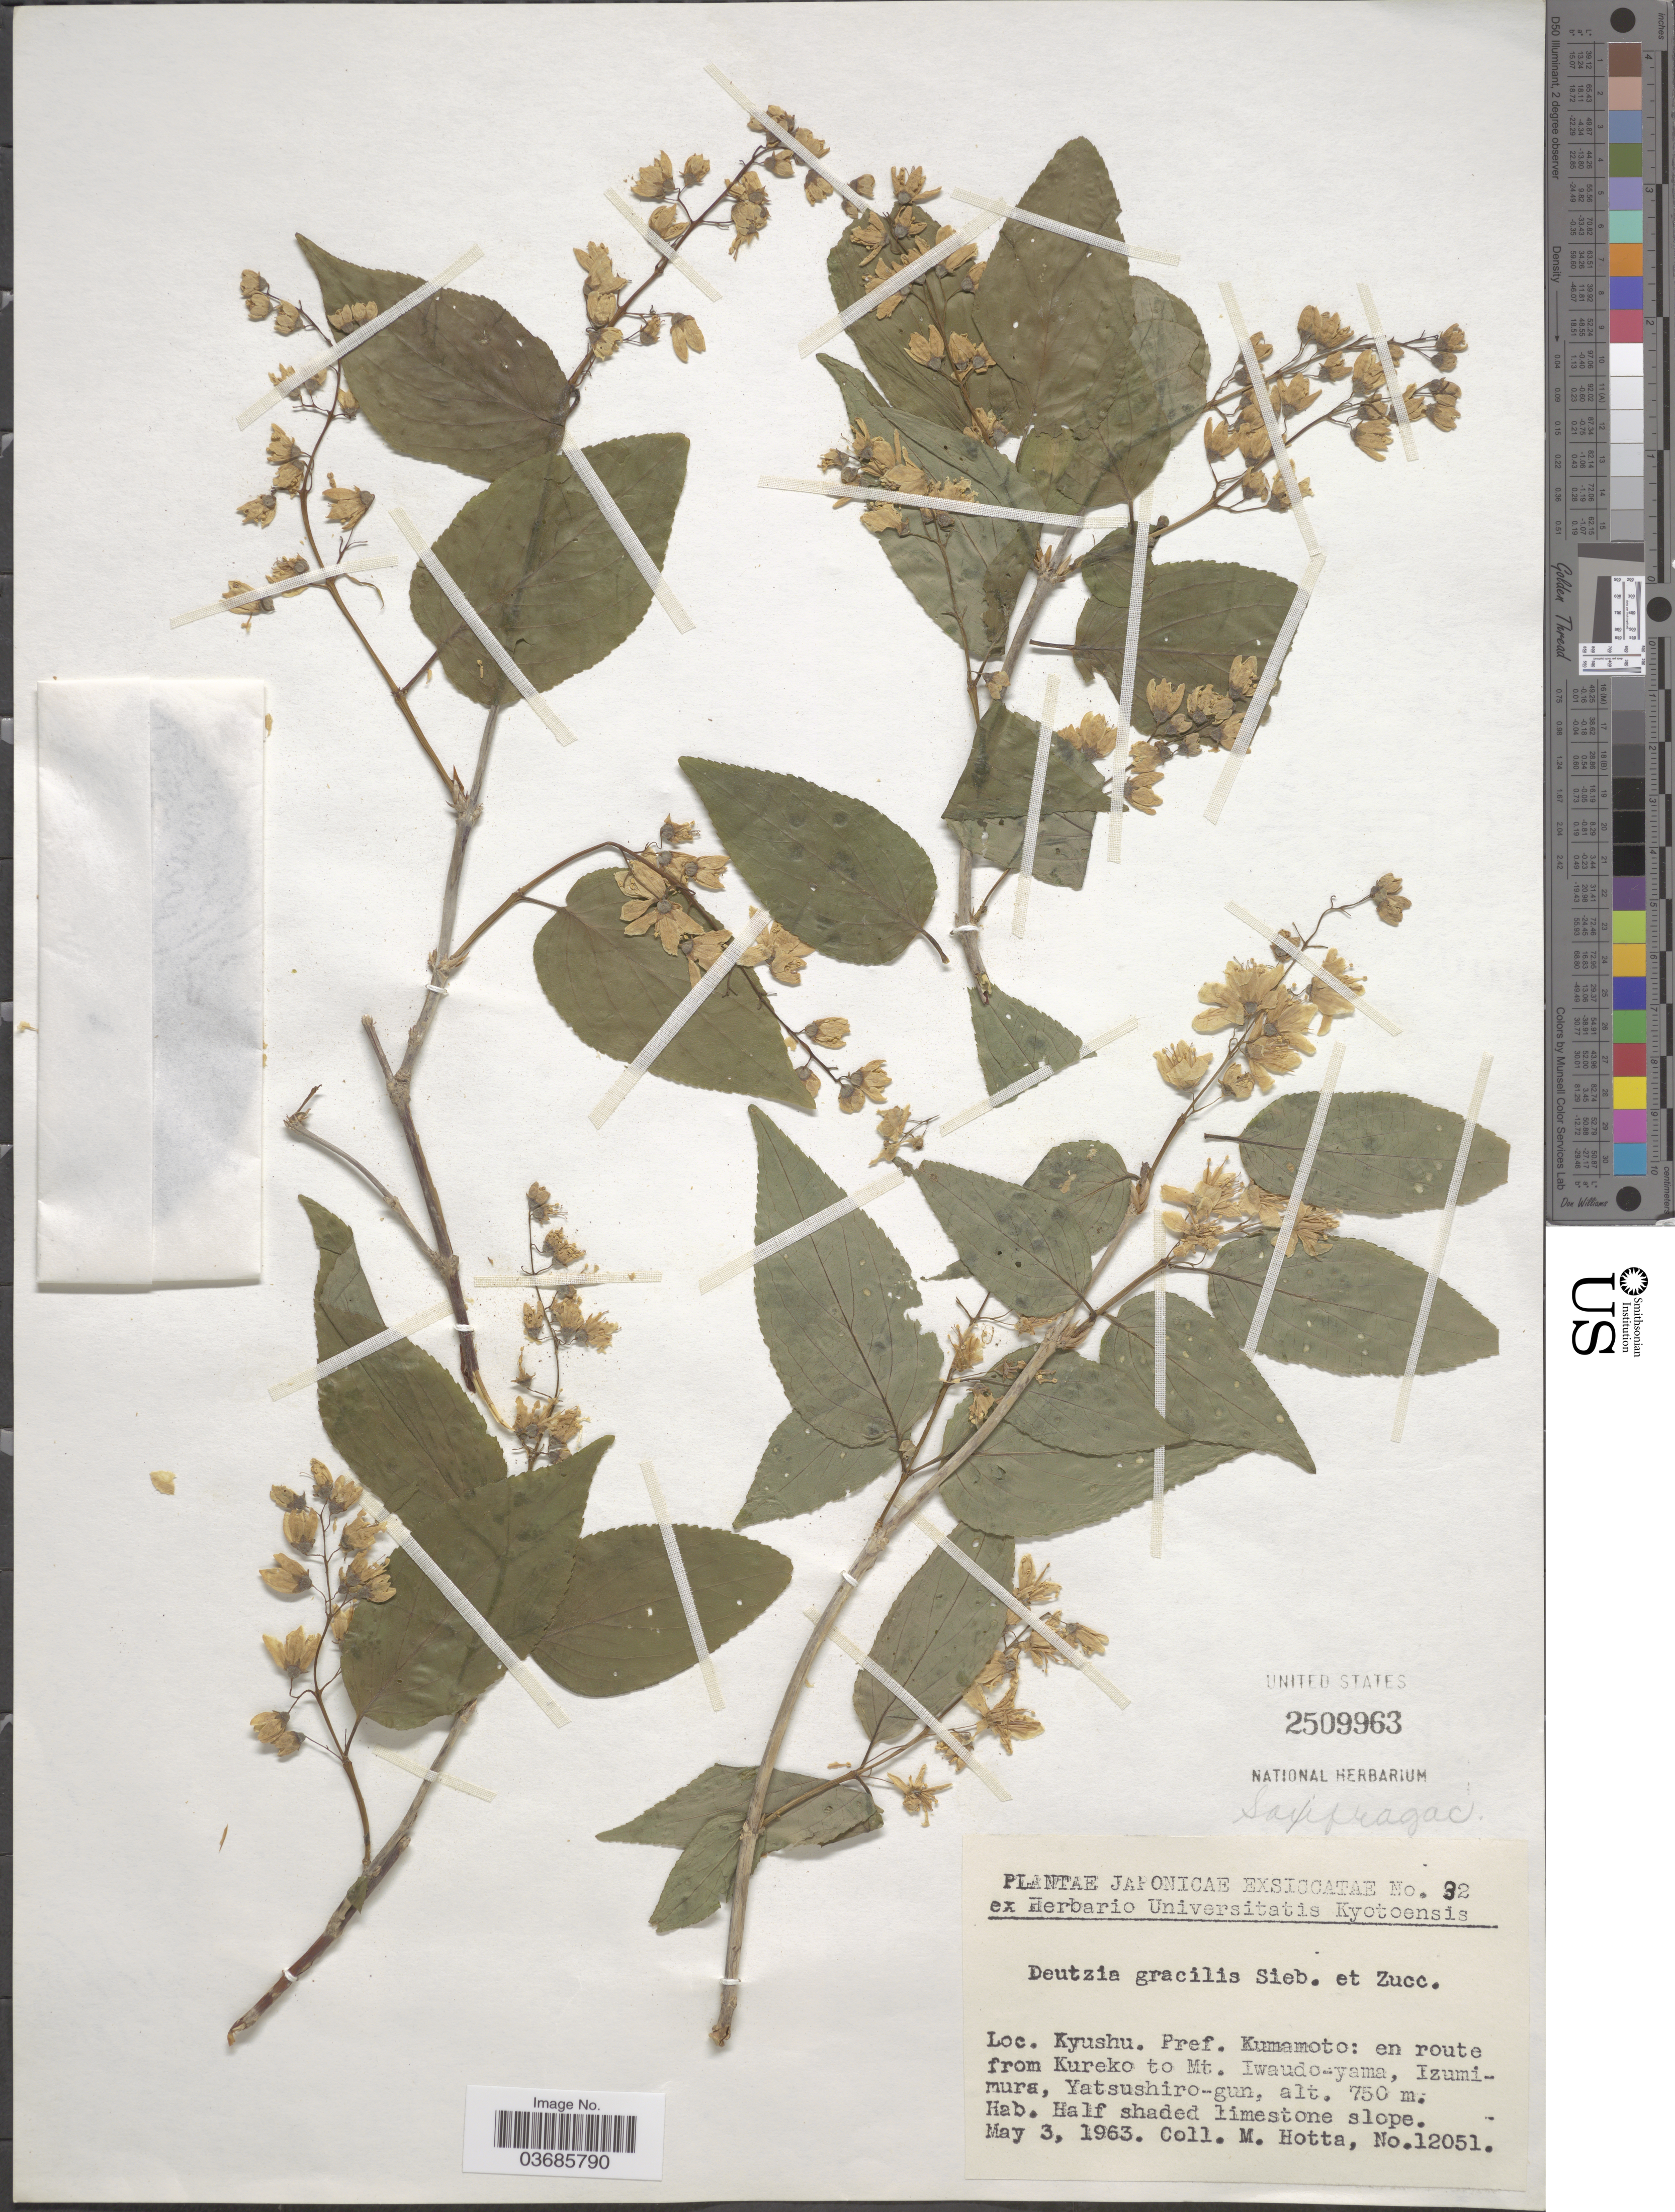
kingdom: Plantae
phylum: Tracheophyta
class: Magnoliopsida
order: Cornales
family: Hydrangeaceae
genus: Deutzia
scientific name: Deutzia gracilis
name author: Siebold & Zucc.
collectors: M. Hotta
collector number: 12051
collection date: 1963-05-03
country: Japan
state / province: Kumamoto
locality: Japonicae. Kyushu. Pref. Kumamoto: en route from Kureko to Mt. Iwaudo-yama, Izumimura, Yatsushiro-gun.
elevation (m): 750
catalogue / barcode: US 2509963